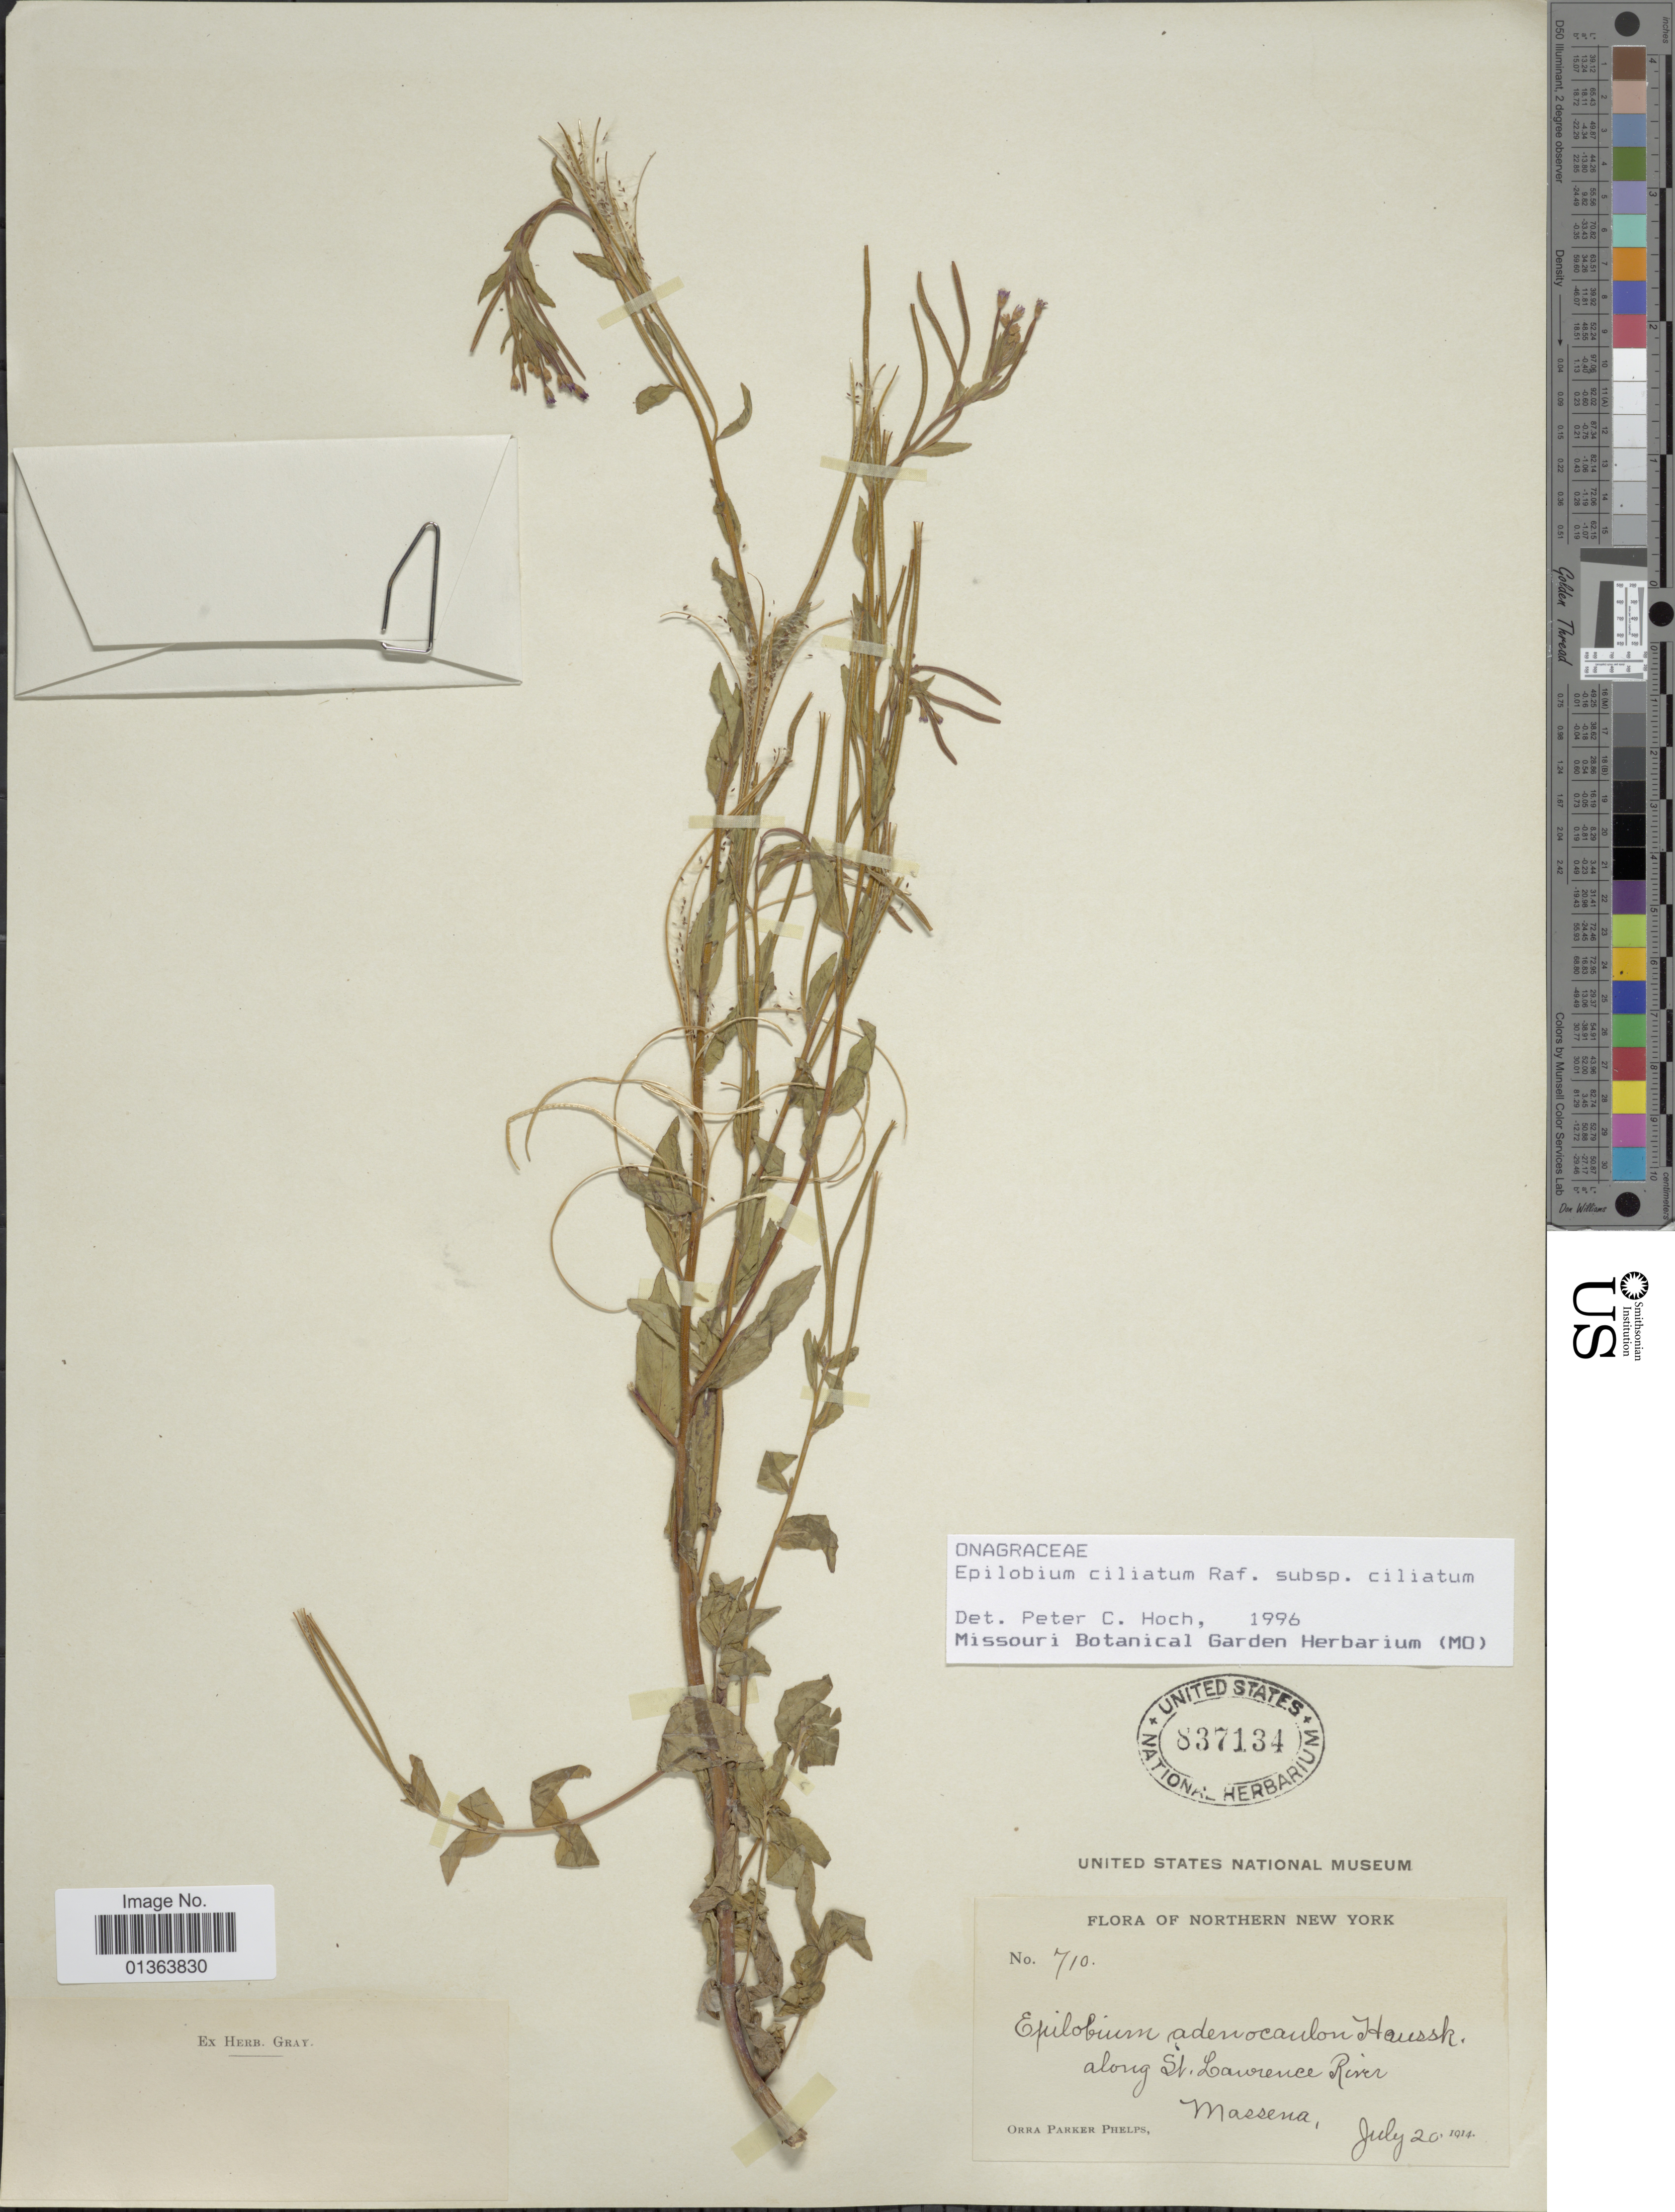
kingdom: Plantae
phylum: Tracheophyta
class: Magnoliopsida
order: Myrtales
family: Onagraceae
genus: Epilobium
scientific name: Epilobium ciliatum subsp. ciliatum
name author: Raf.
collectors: O. P. Phelps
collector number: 710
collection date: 1914-07-20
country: United States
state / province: New York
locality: Northern New York. Along St. Lawrence River, Massena.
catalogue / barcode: US 837134